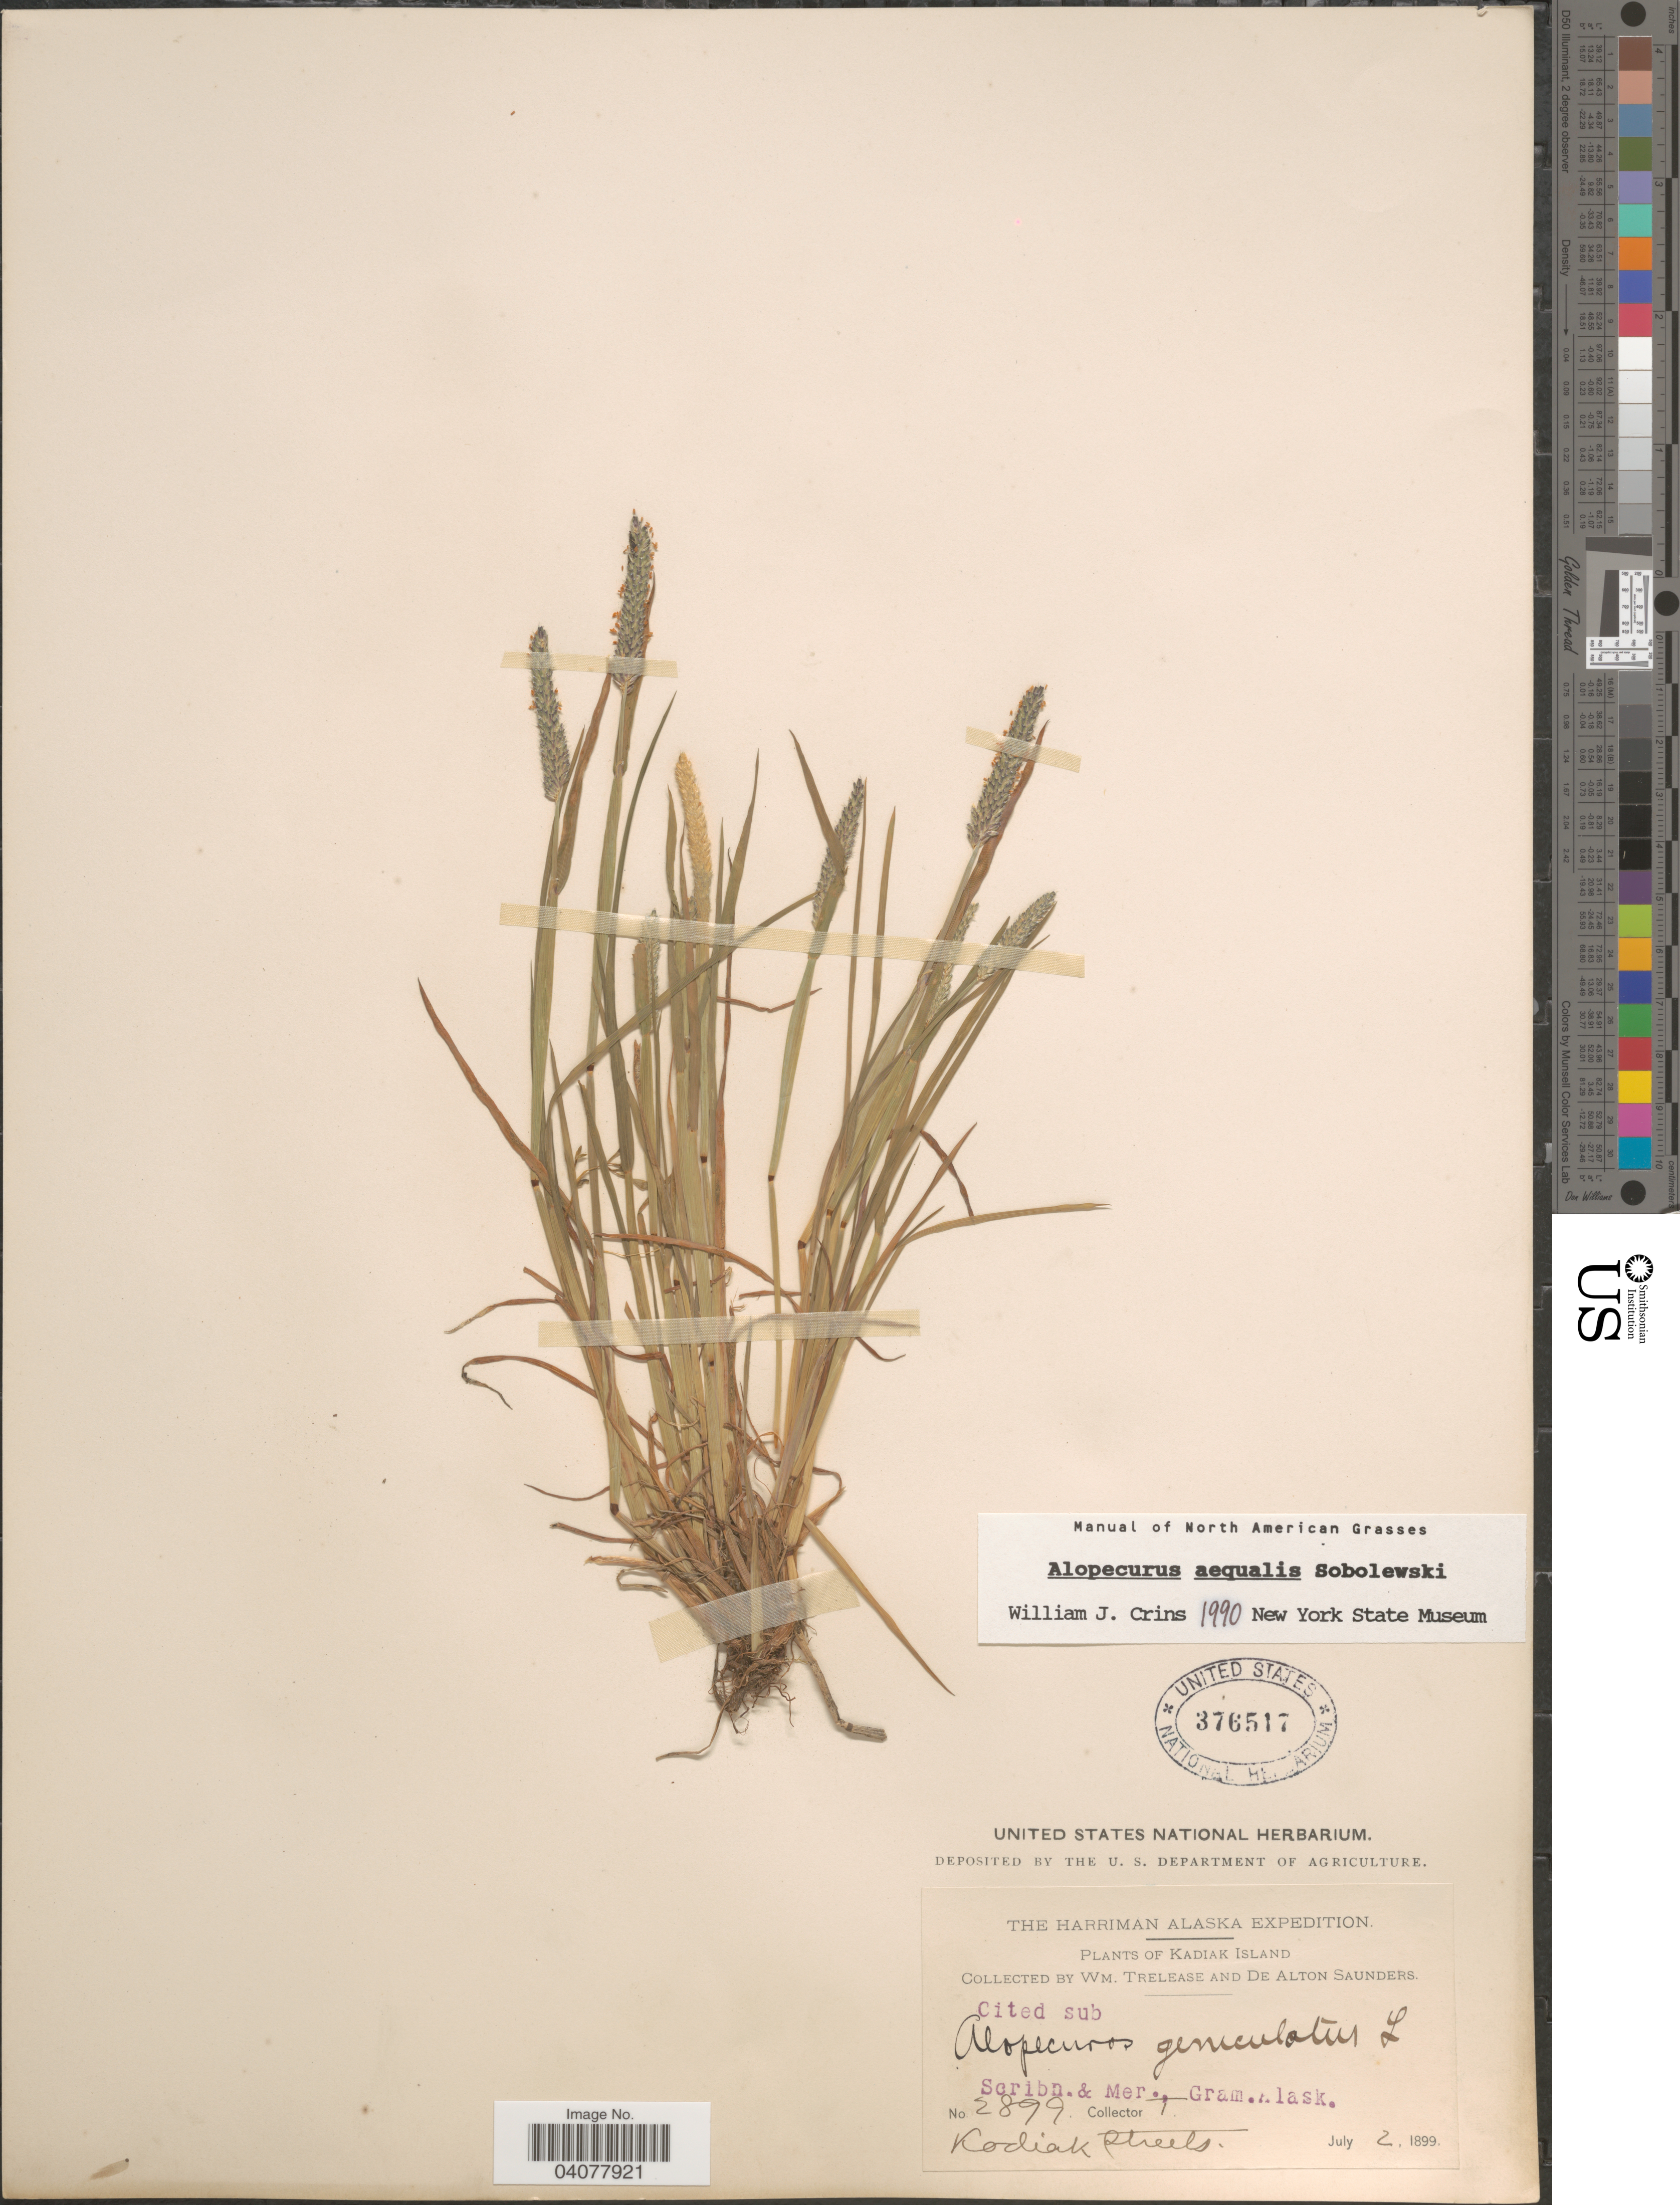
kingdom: Plantae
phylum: Tracheophyta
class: Liliopsida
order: Poales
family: Poaceae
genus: Alopecurus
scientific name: Alopecurus aequalis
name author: Sobol.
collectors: W. Trelease & D. A. Saunders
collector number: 2899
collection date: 1899-07-02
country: United States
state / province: Alaska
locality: The Harriman Alaska Expedition. Kadiak Island. Kodiak Streets.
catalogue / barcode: US 376517